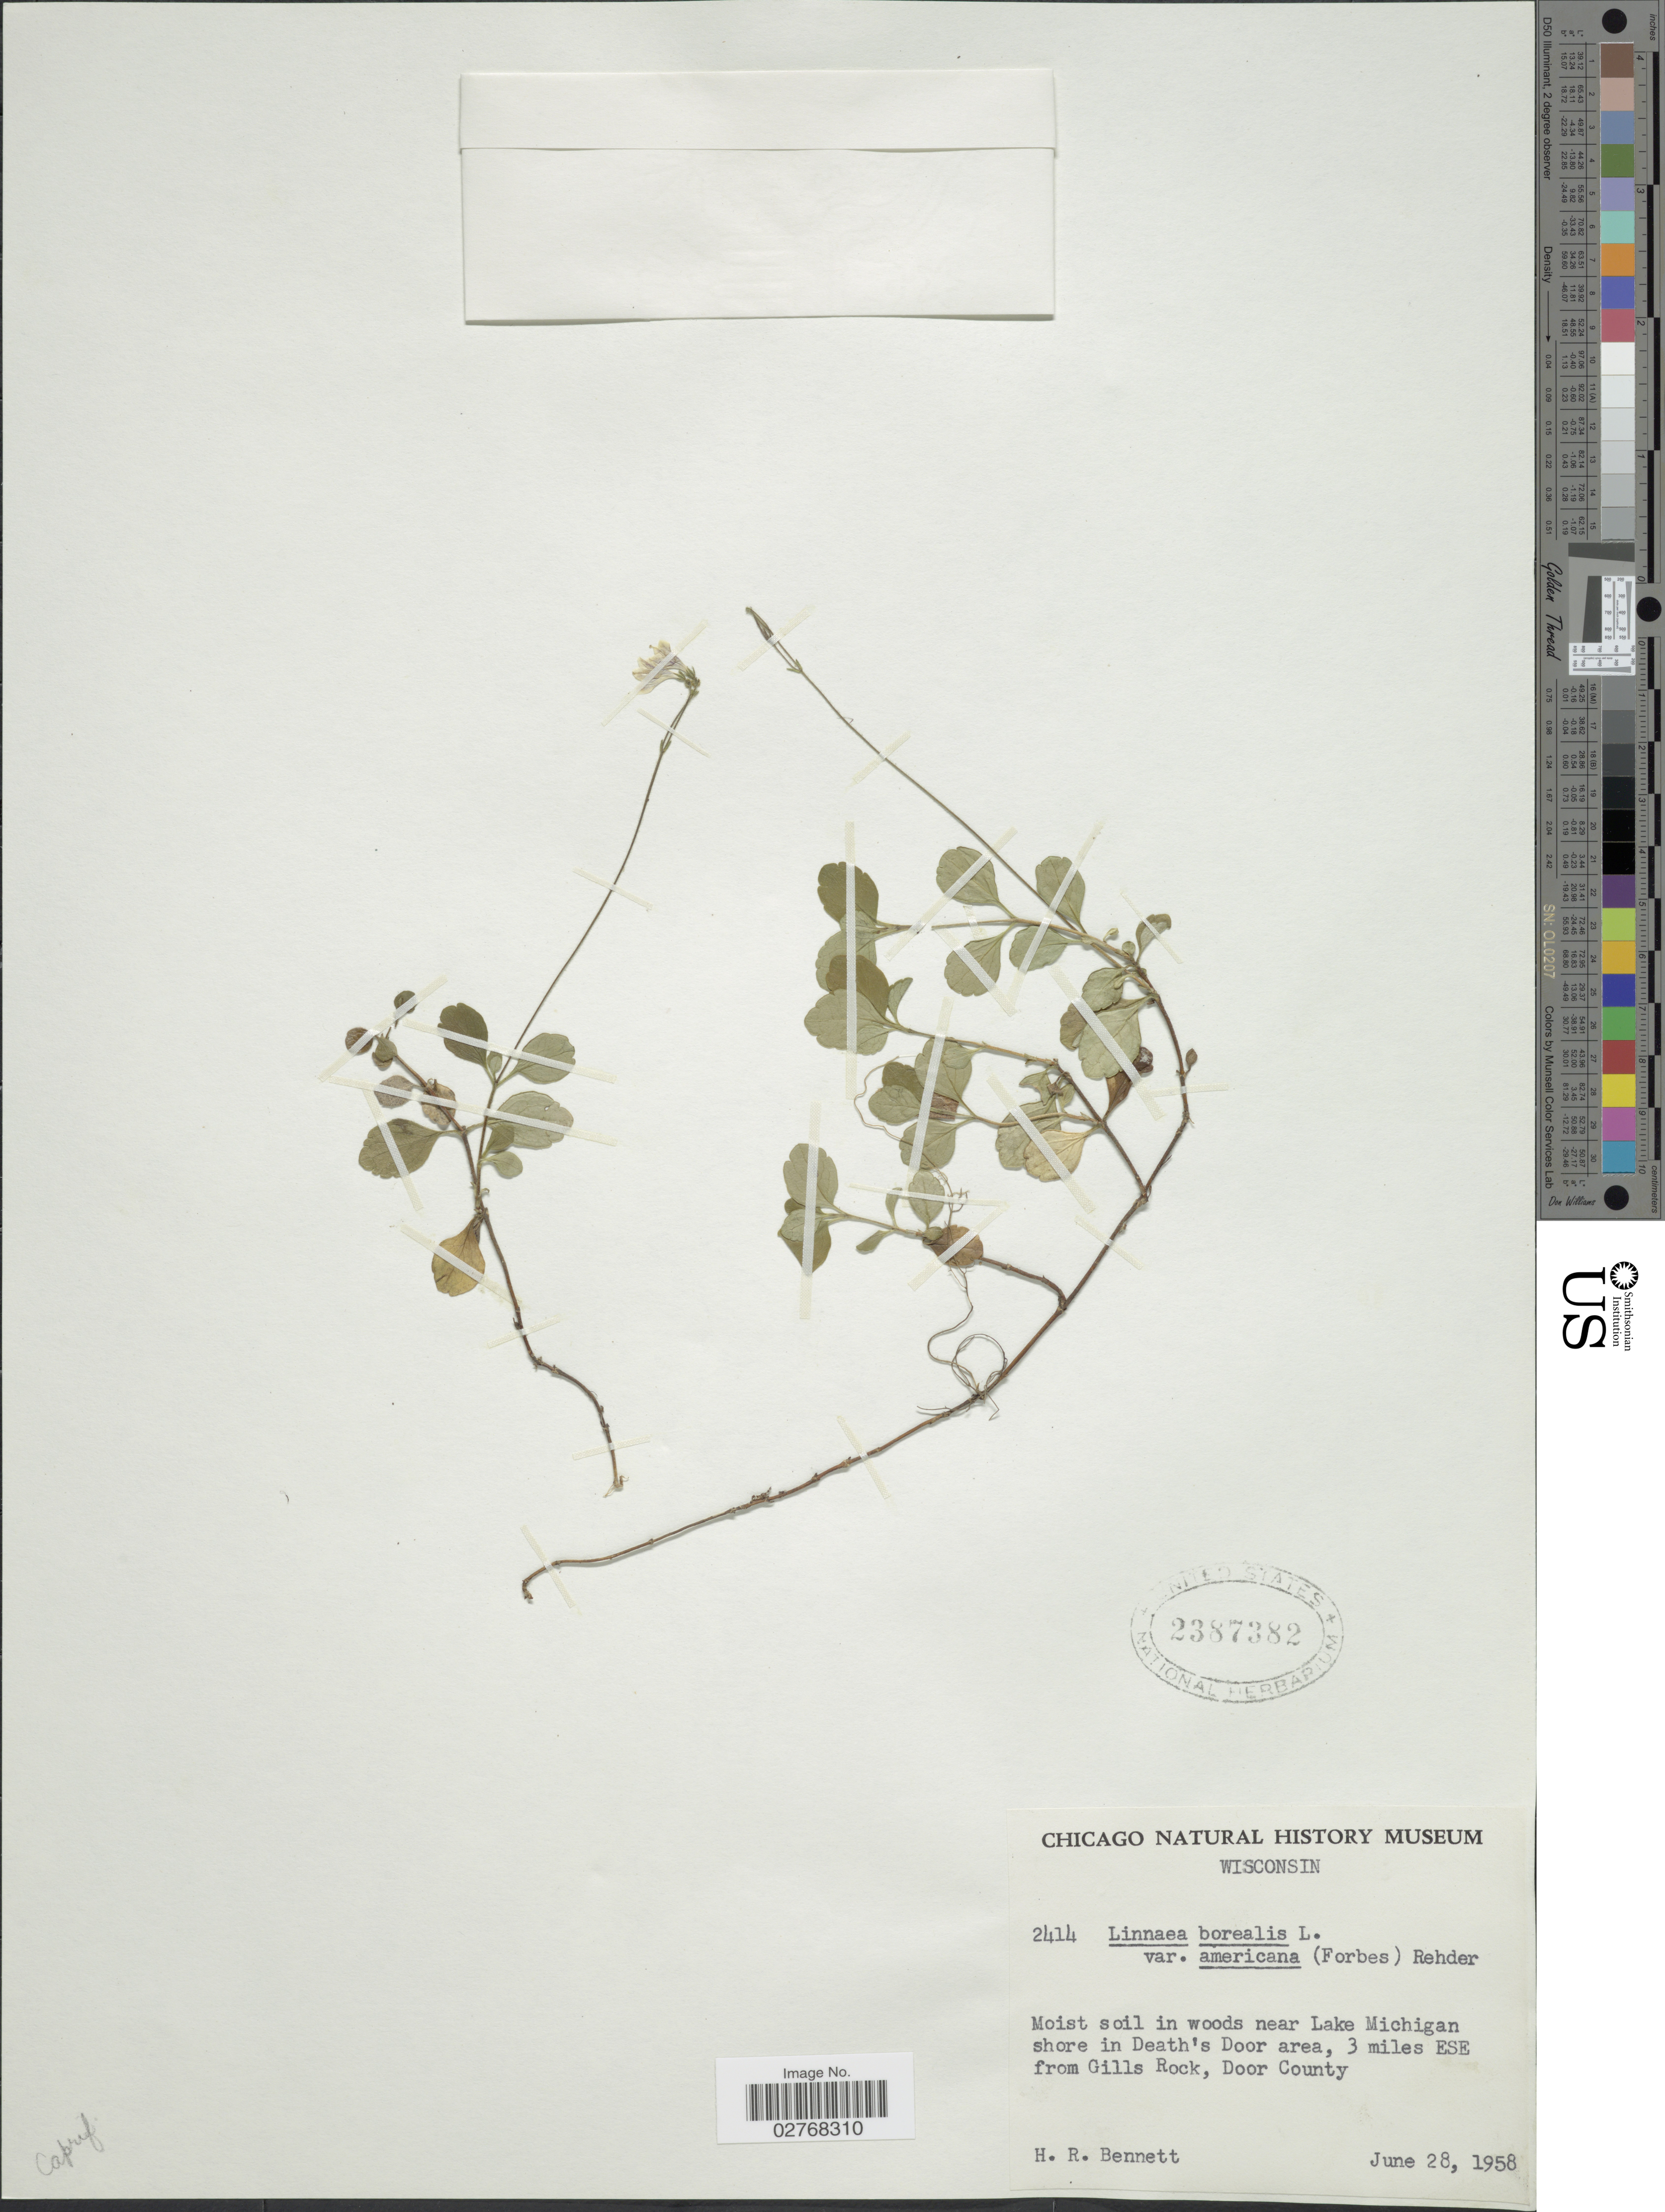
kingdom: Plantae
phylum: Tracheophyta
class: Magnoliopsida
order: Dipsacales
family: Caprifoliaceae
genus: Linnaea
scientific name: Linnaea borealis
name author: L.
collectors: H. R. Bennett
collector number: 2414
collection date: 1958-06-28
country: United States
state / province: Wisconsin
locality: Moist soil in woods near Lake Michigan shore in Death's Door area, 3 miles ESE from Gills Rock, Door County.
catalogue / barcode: US 2387382